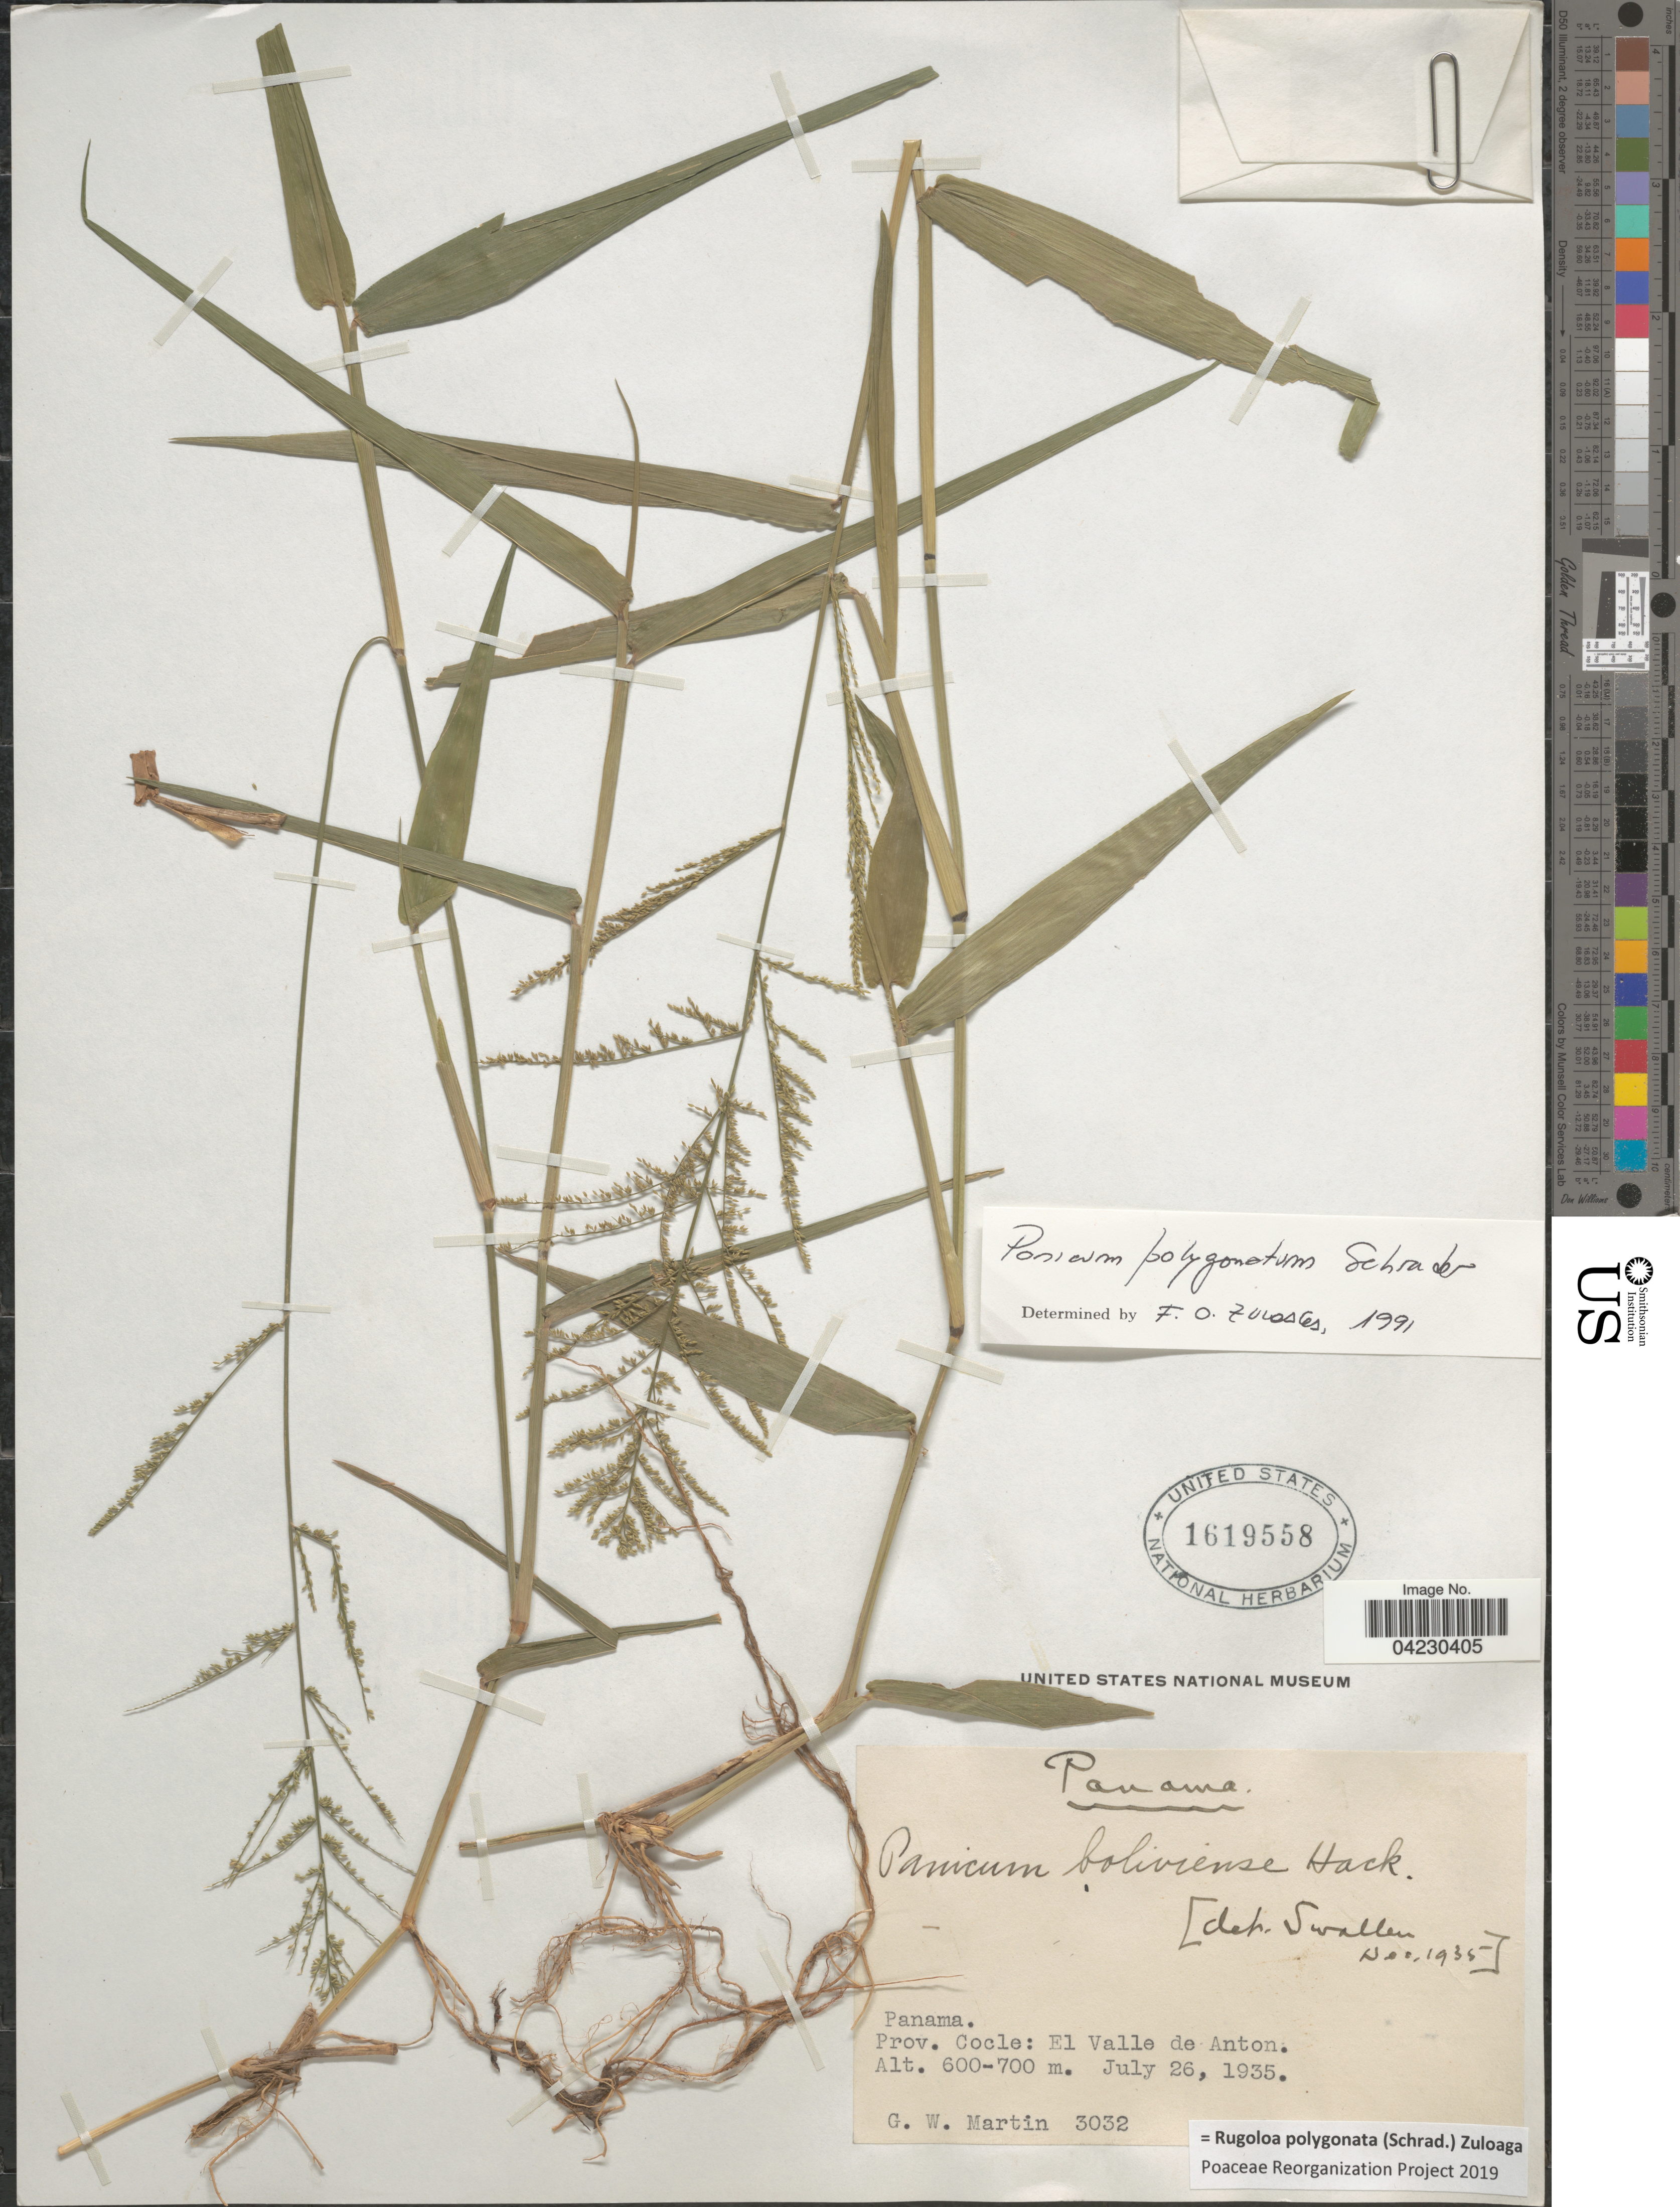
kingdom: Plantae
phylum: Tracheophyta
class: Liliopsida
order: Poales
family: Poaceae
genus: Rugoloa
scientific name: Rugoloa polygonata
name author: (Schrad.) Zuloaga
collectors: G. W. Martin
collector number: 3032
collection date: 1935-07-26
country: Panama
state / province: Cocle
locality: El Valle de Anton.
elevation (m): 600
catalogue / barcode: US 1619558